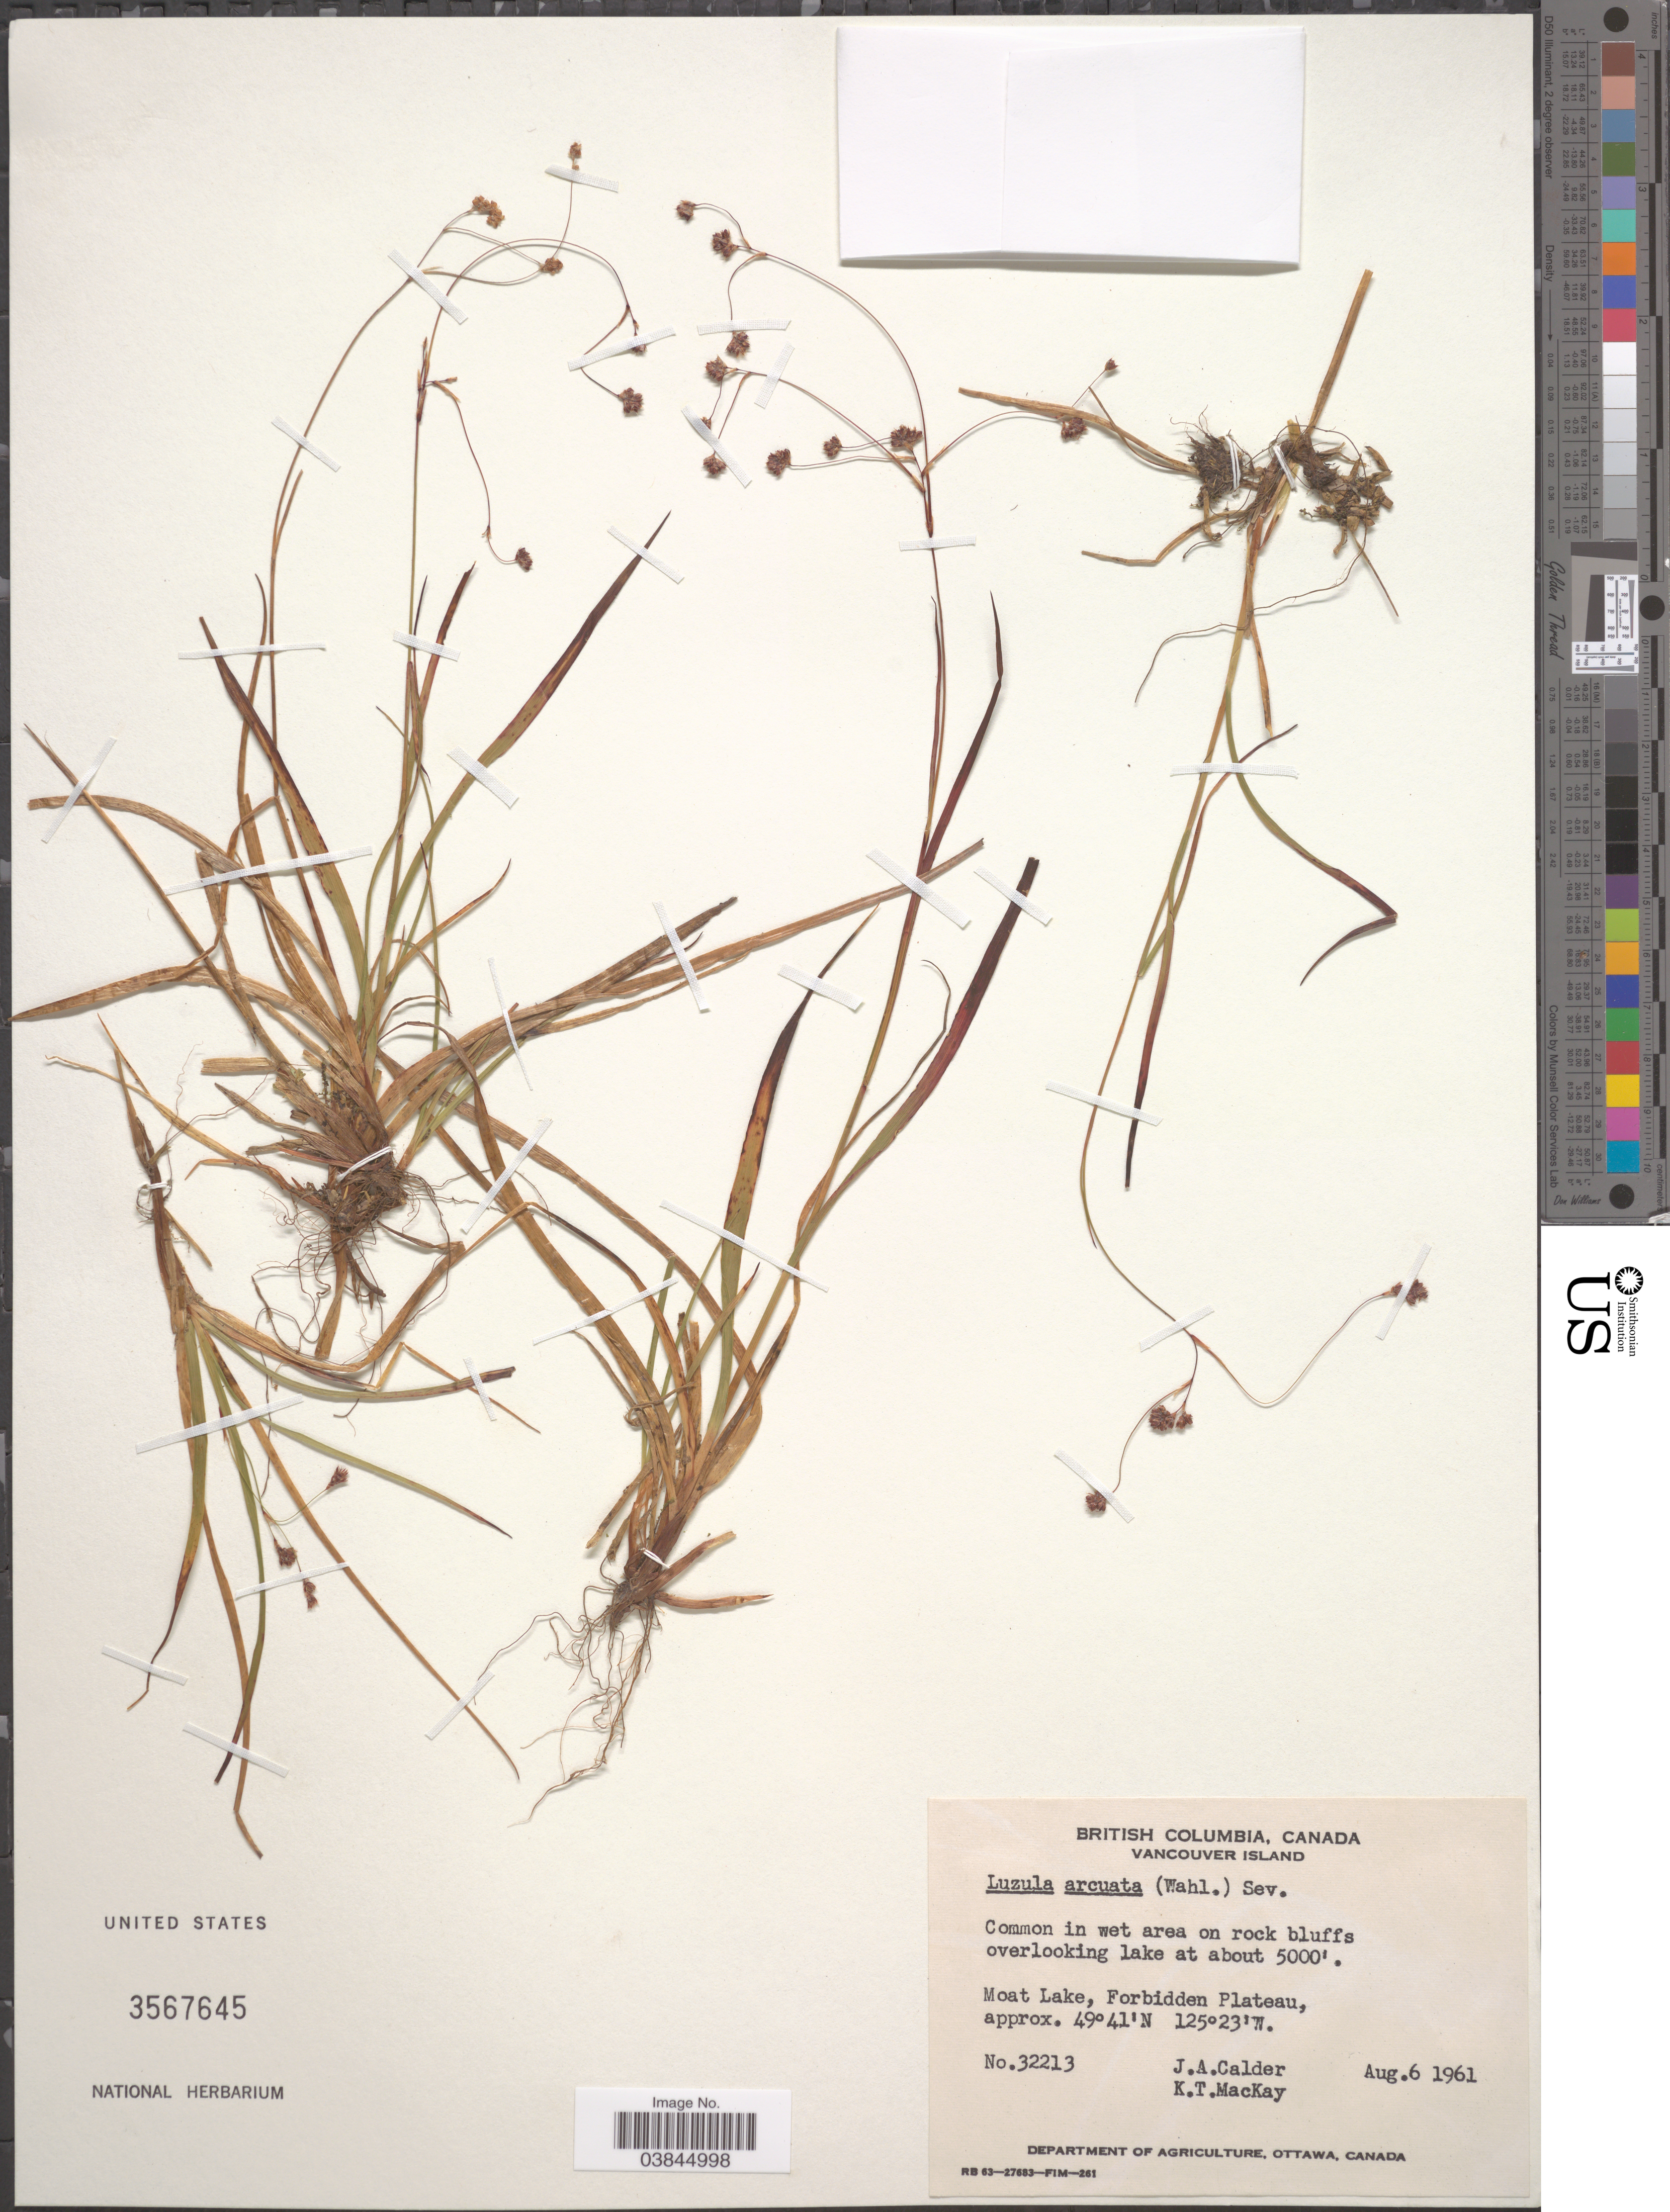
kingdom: Plantae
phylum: Tracheophyta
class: Liliopsida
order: Poales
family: Juncaceae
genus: Luzula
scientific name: Luzula arcuata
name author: (Wahlenb.) Sw.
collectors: J. A. Calder & K. T. Mackay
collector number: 32213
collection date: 1961-08-06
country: Canada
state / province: British Columbia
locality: Vancouver Island. Moat Lake, Forbidden Plateau.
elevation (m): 1524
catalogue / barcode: US 3567645